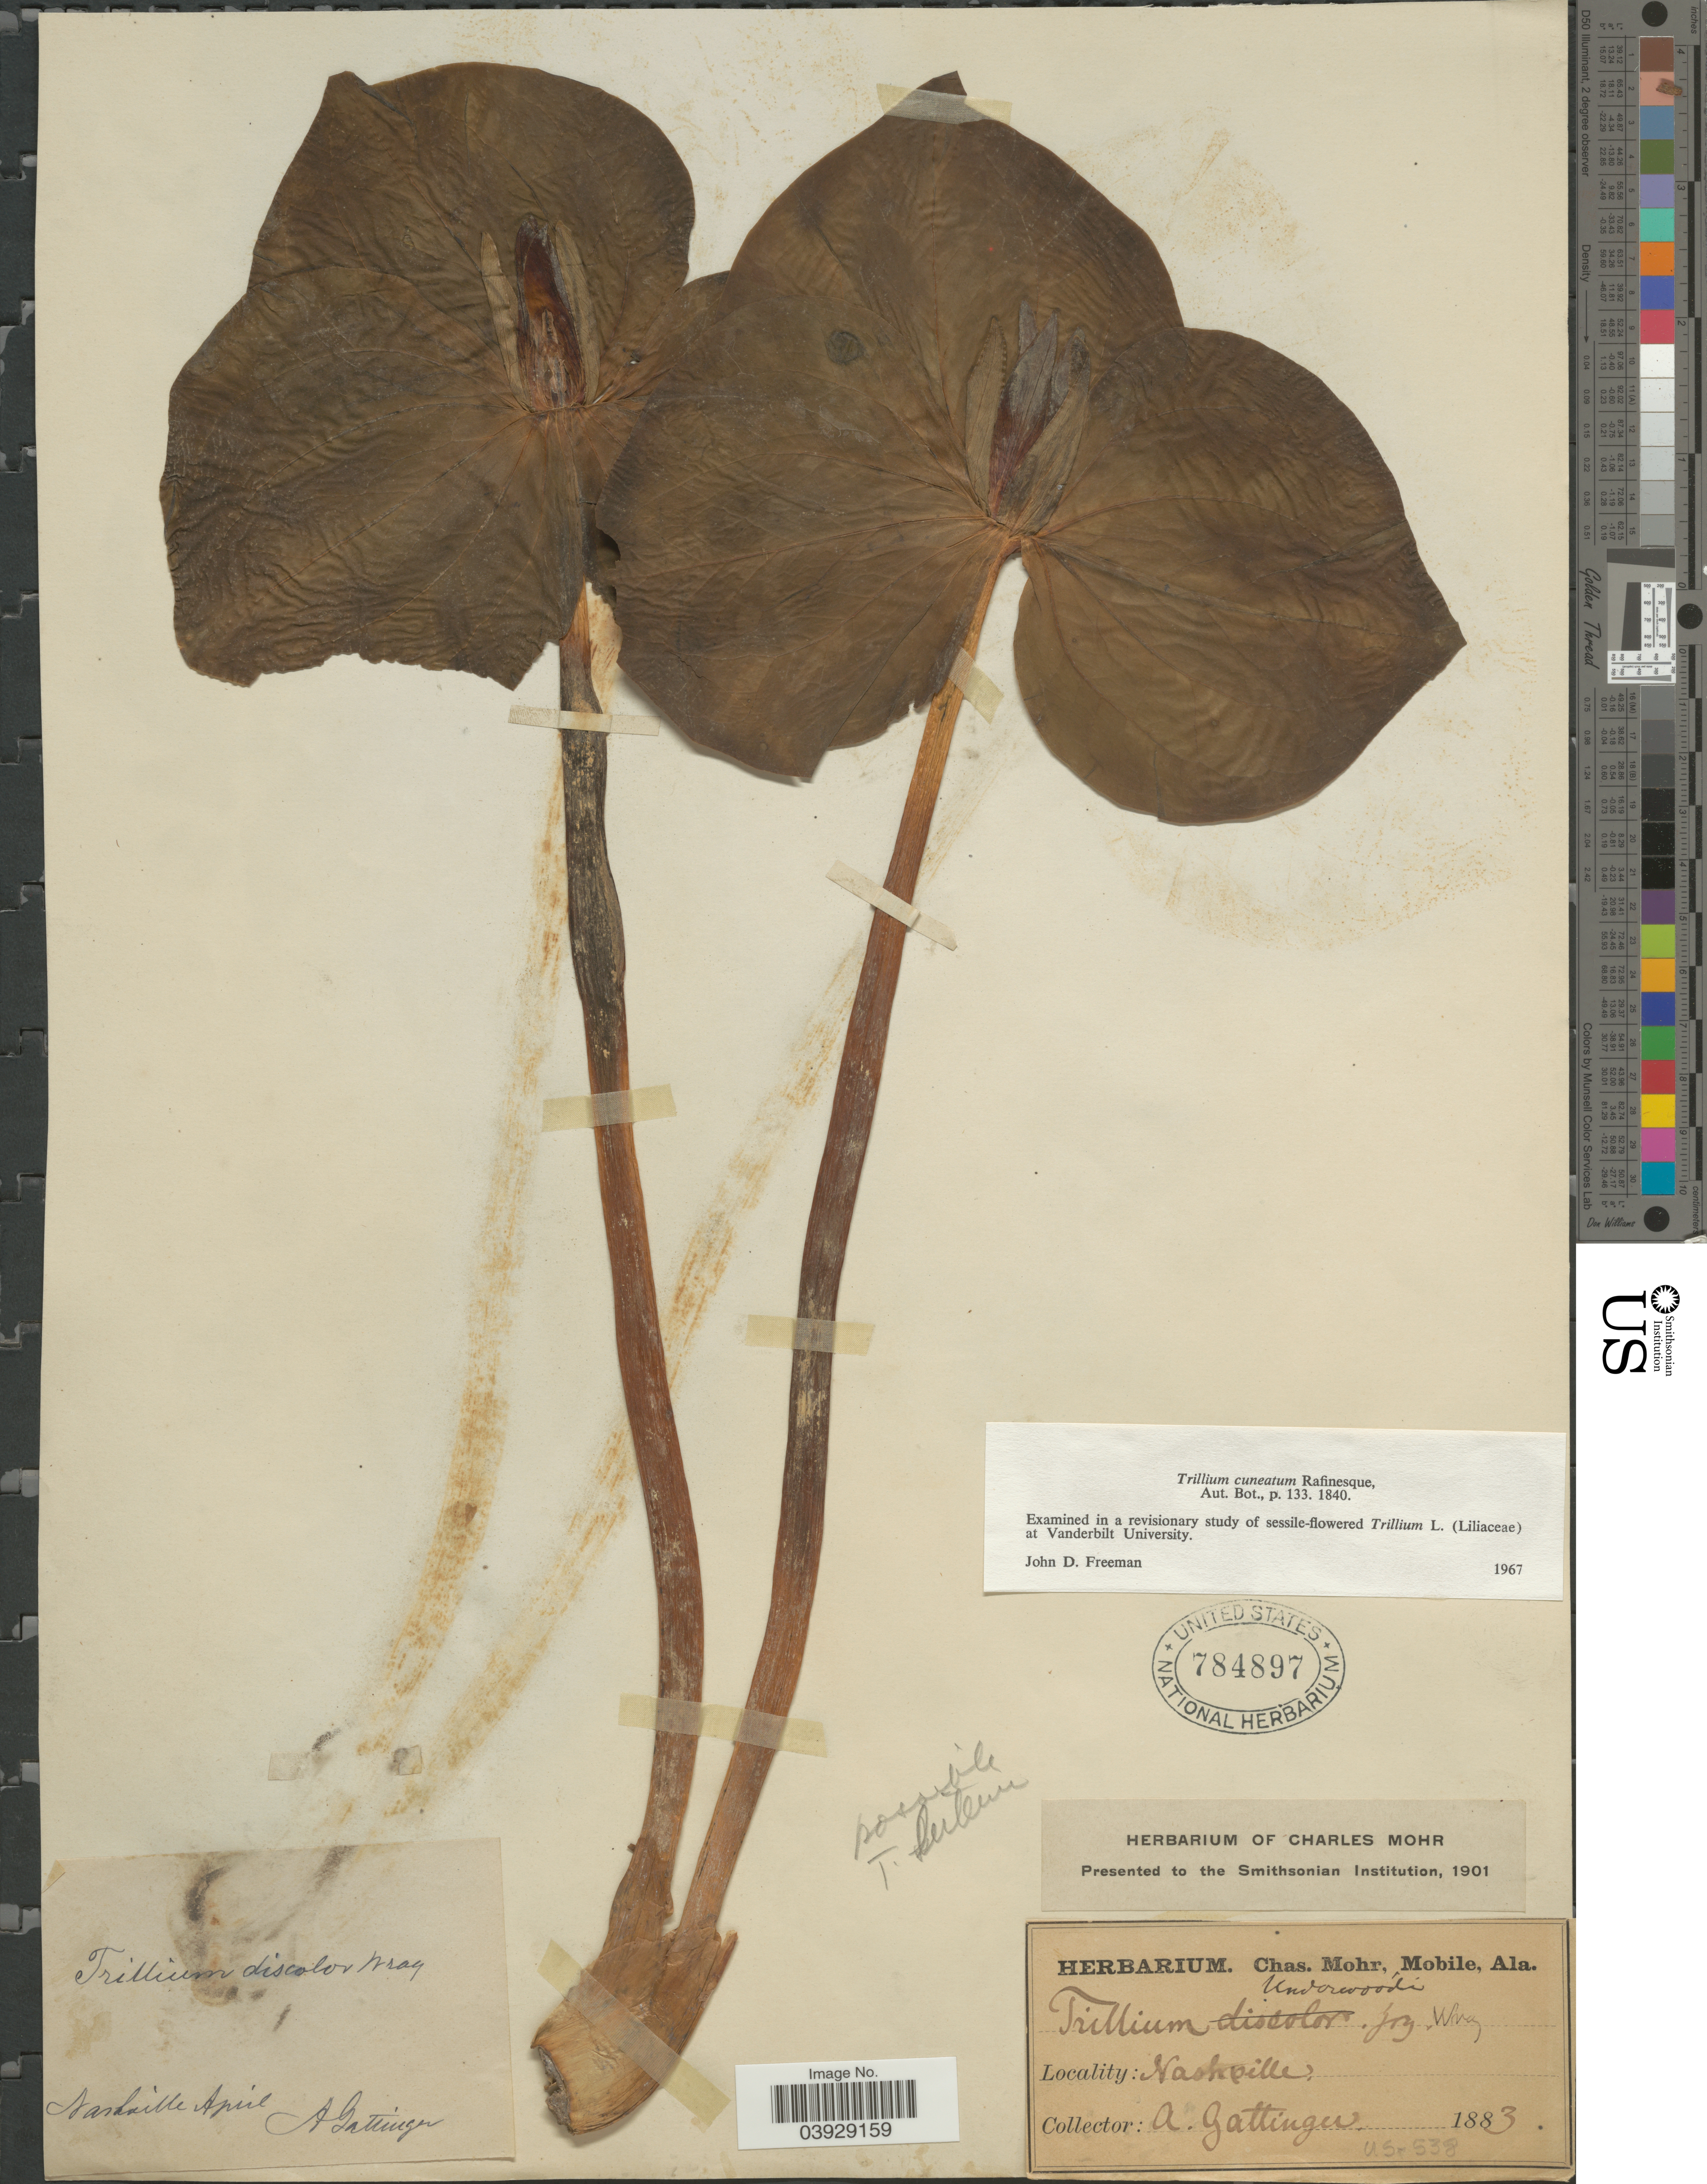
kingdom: Plantae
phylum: Tracheophyta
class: Liliopsida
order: Liliales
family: Melanthiaceae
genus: Trillium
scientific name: Trillium cuneatum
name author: Raf.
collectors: A. Gattinger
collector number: US9538?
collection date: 1883-04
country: United States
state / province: Tennessee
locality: Nashville.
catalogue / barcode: US 784897